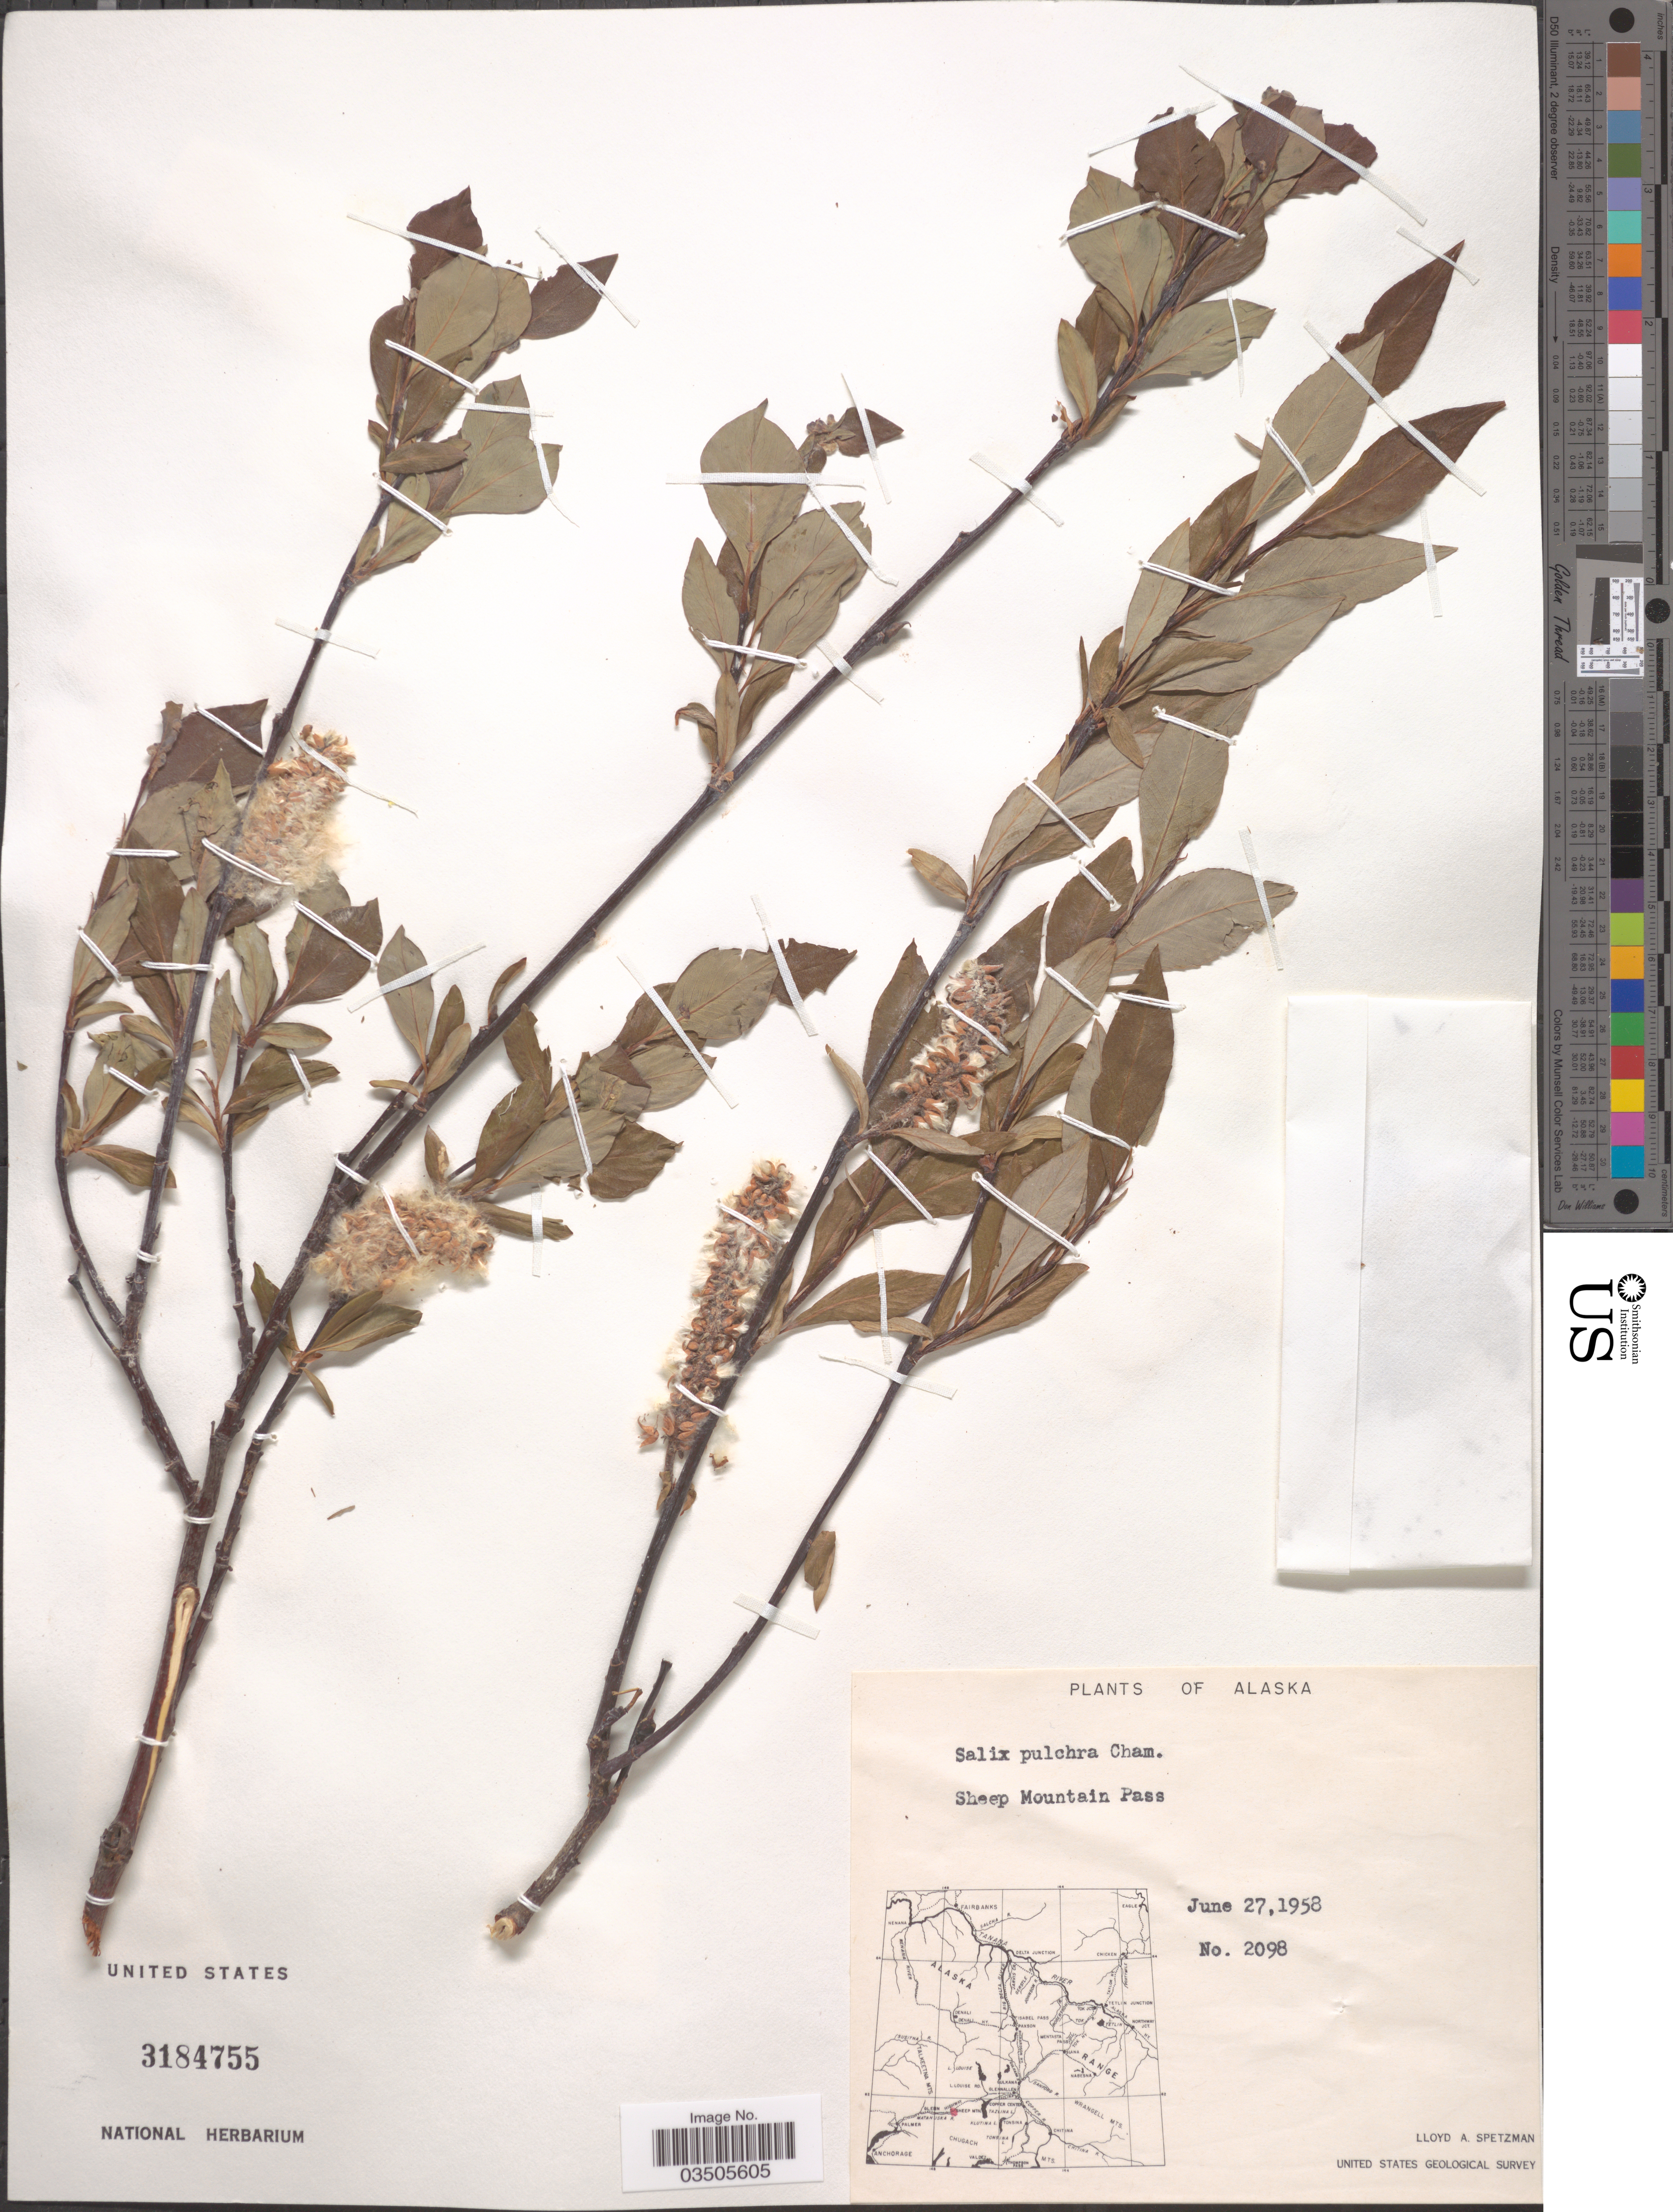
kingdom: Plantae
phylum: Tracheophyta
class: Magnoliopsida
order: Malpighiales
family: Salicaceae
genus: Salix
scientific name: Salix pulchra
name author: Cham.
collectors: L. Spetzman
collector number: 2098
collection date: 1958-06-27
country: United States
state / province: Alaska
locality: Sheep Mountain Pass.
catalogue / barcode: US 3184755